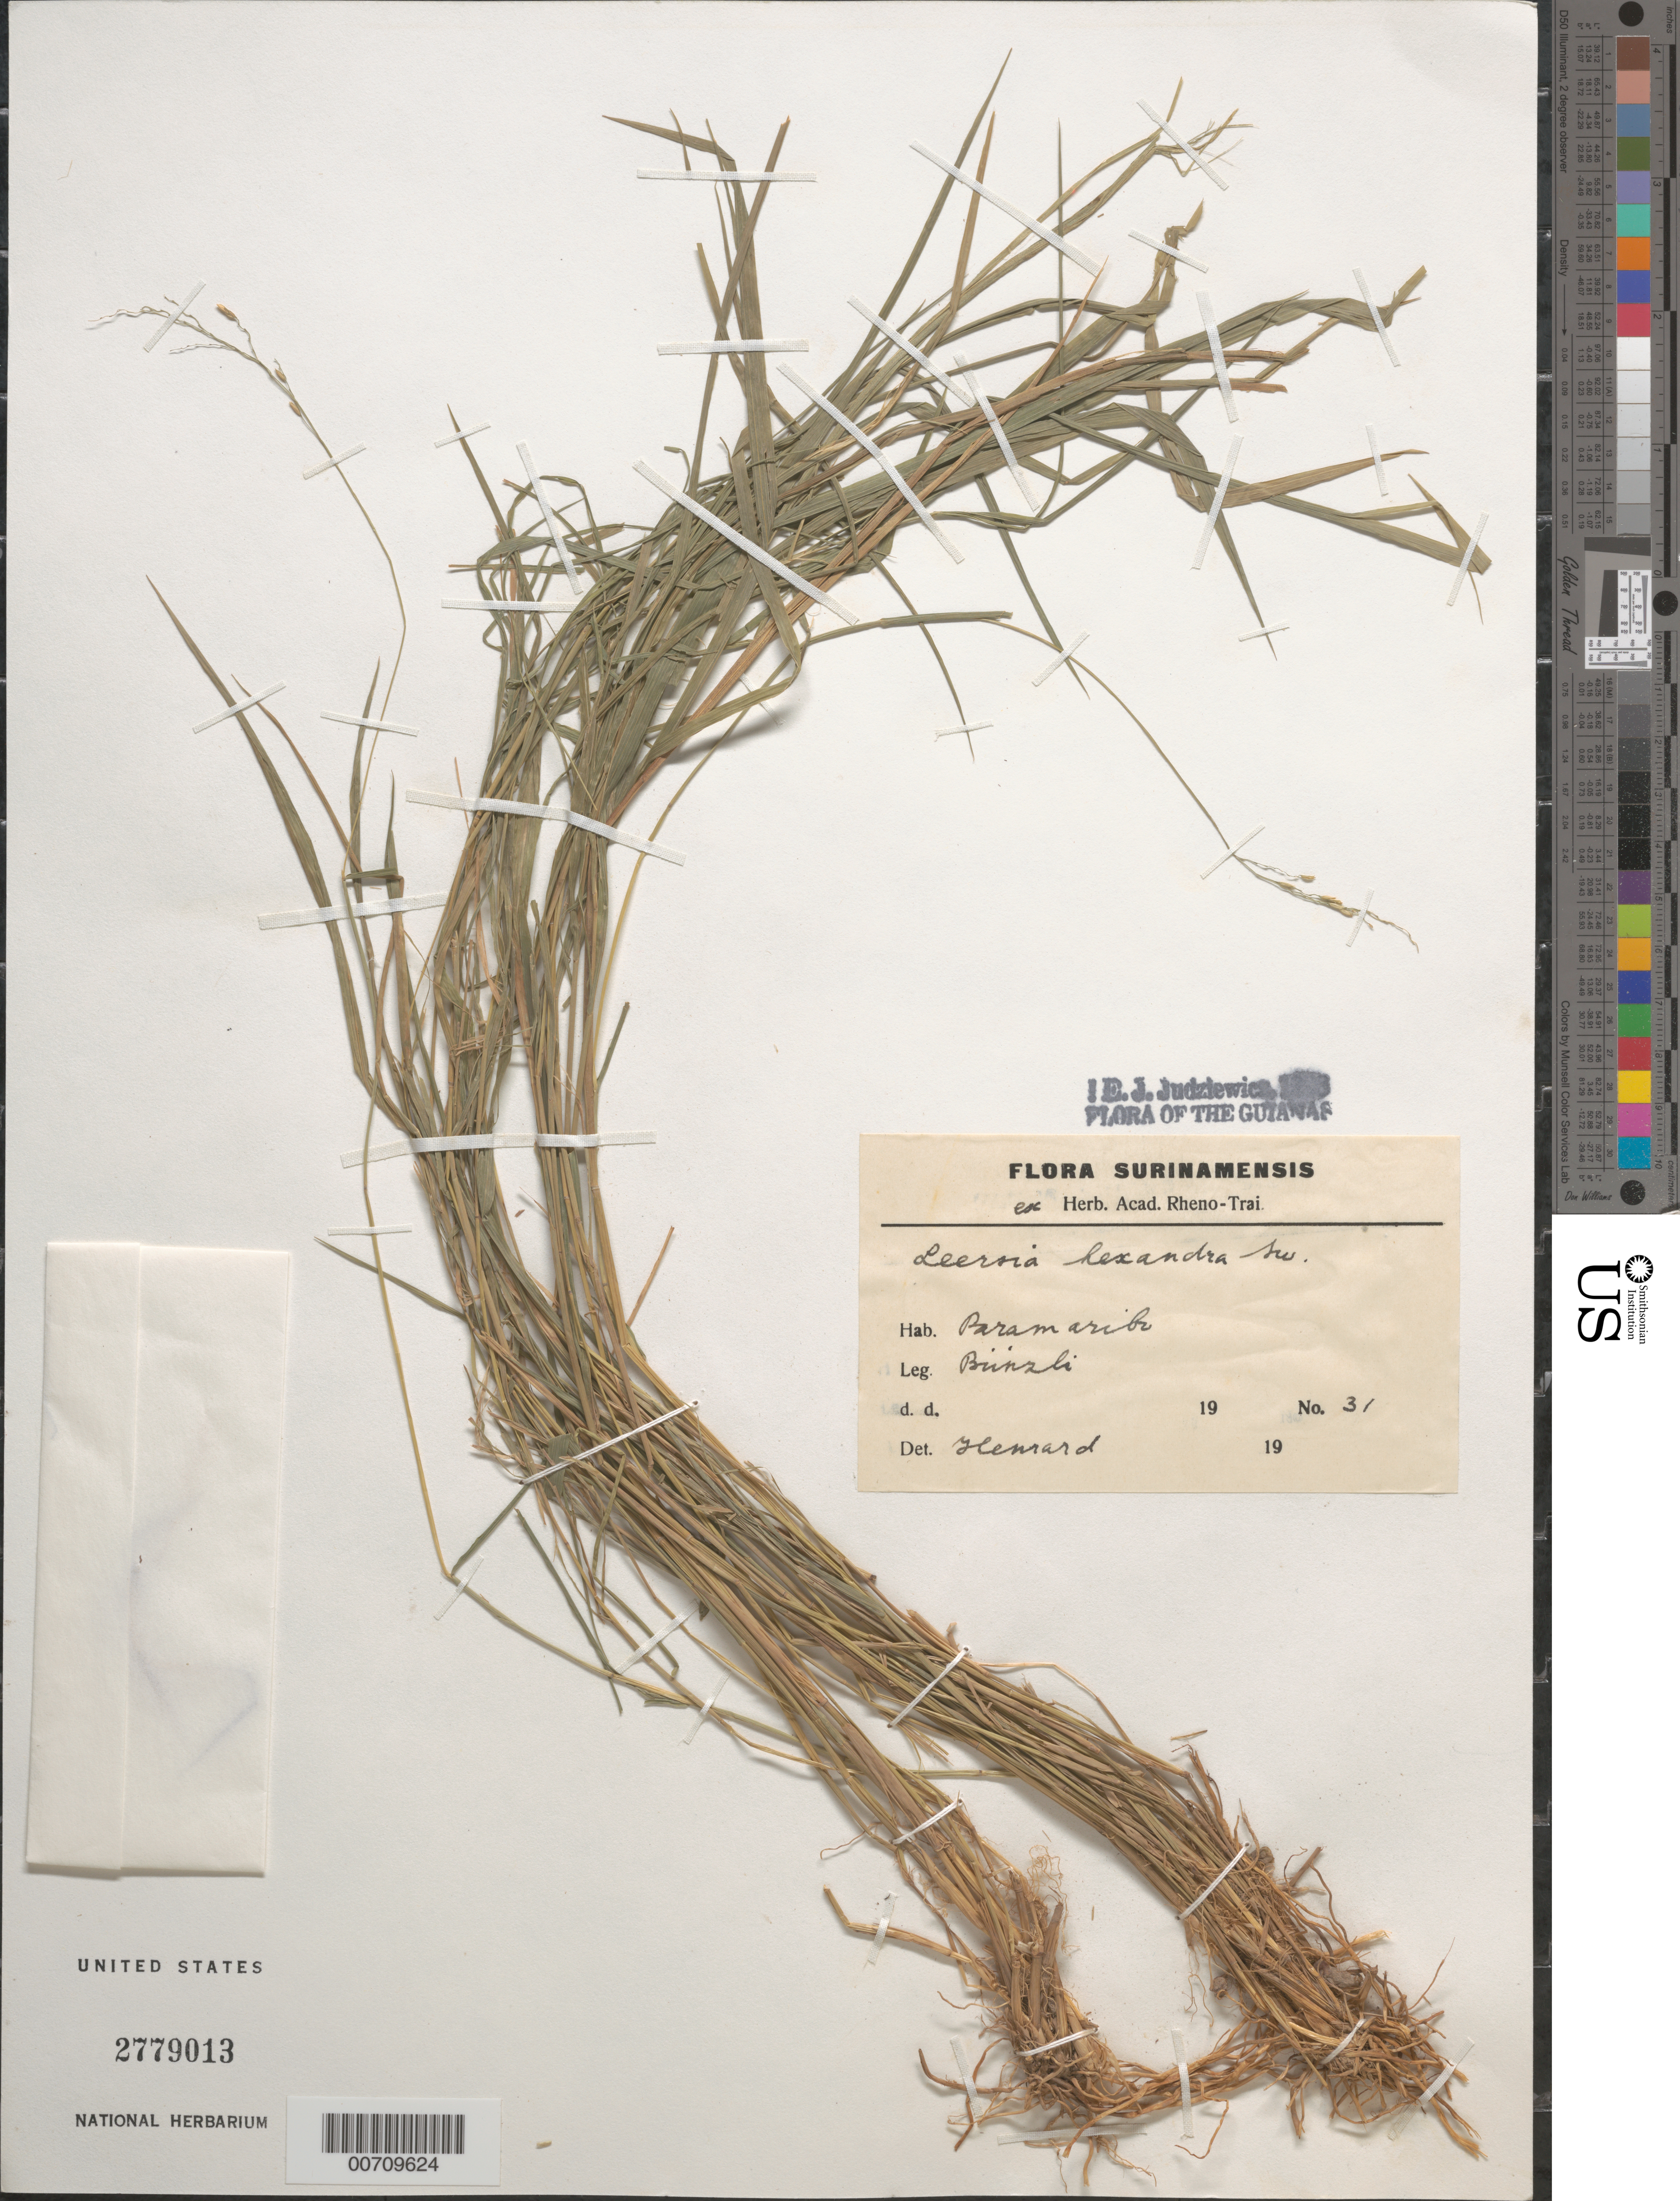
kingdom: Plantae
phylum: Tracheophyta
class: Liliopsida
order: Poales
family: Poaceae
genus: Leersia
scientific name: Leersia hexandra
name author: Sw.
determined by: Glenrard, --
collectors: -. Bünsli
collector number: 30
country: Suriname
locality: Paramaribo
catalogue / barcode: US 2779013